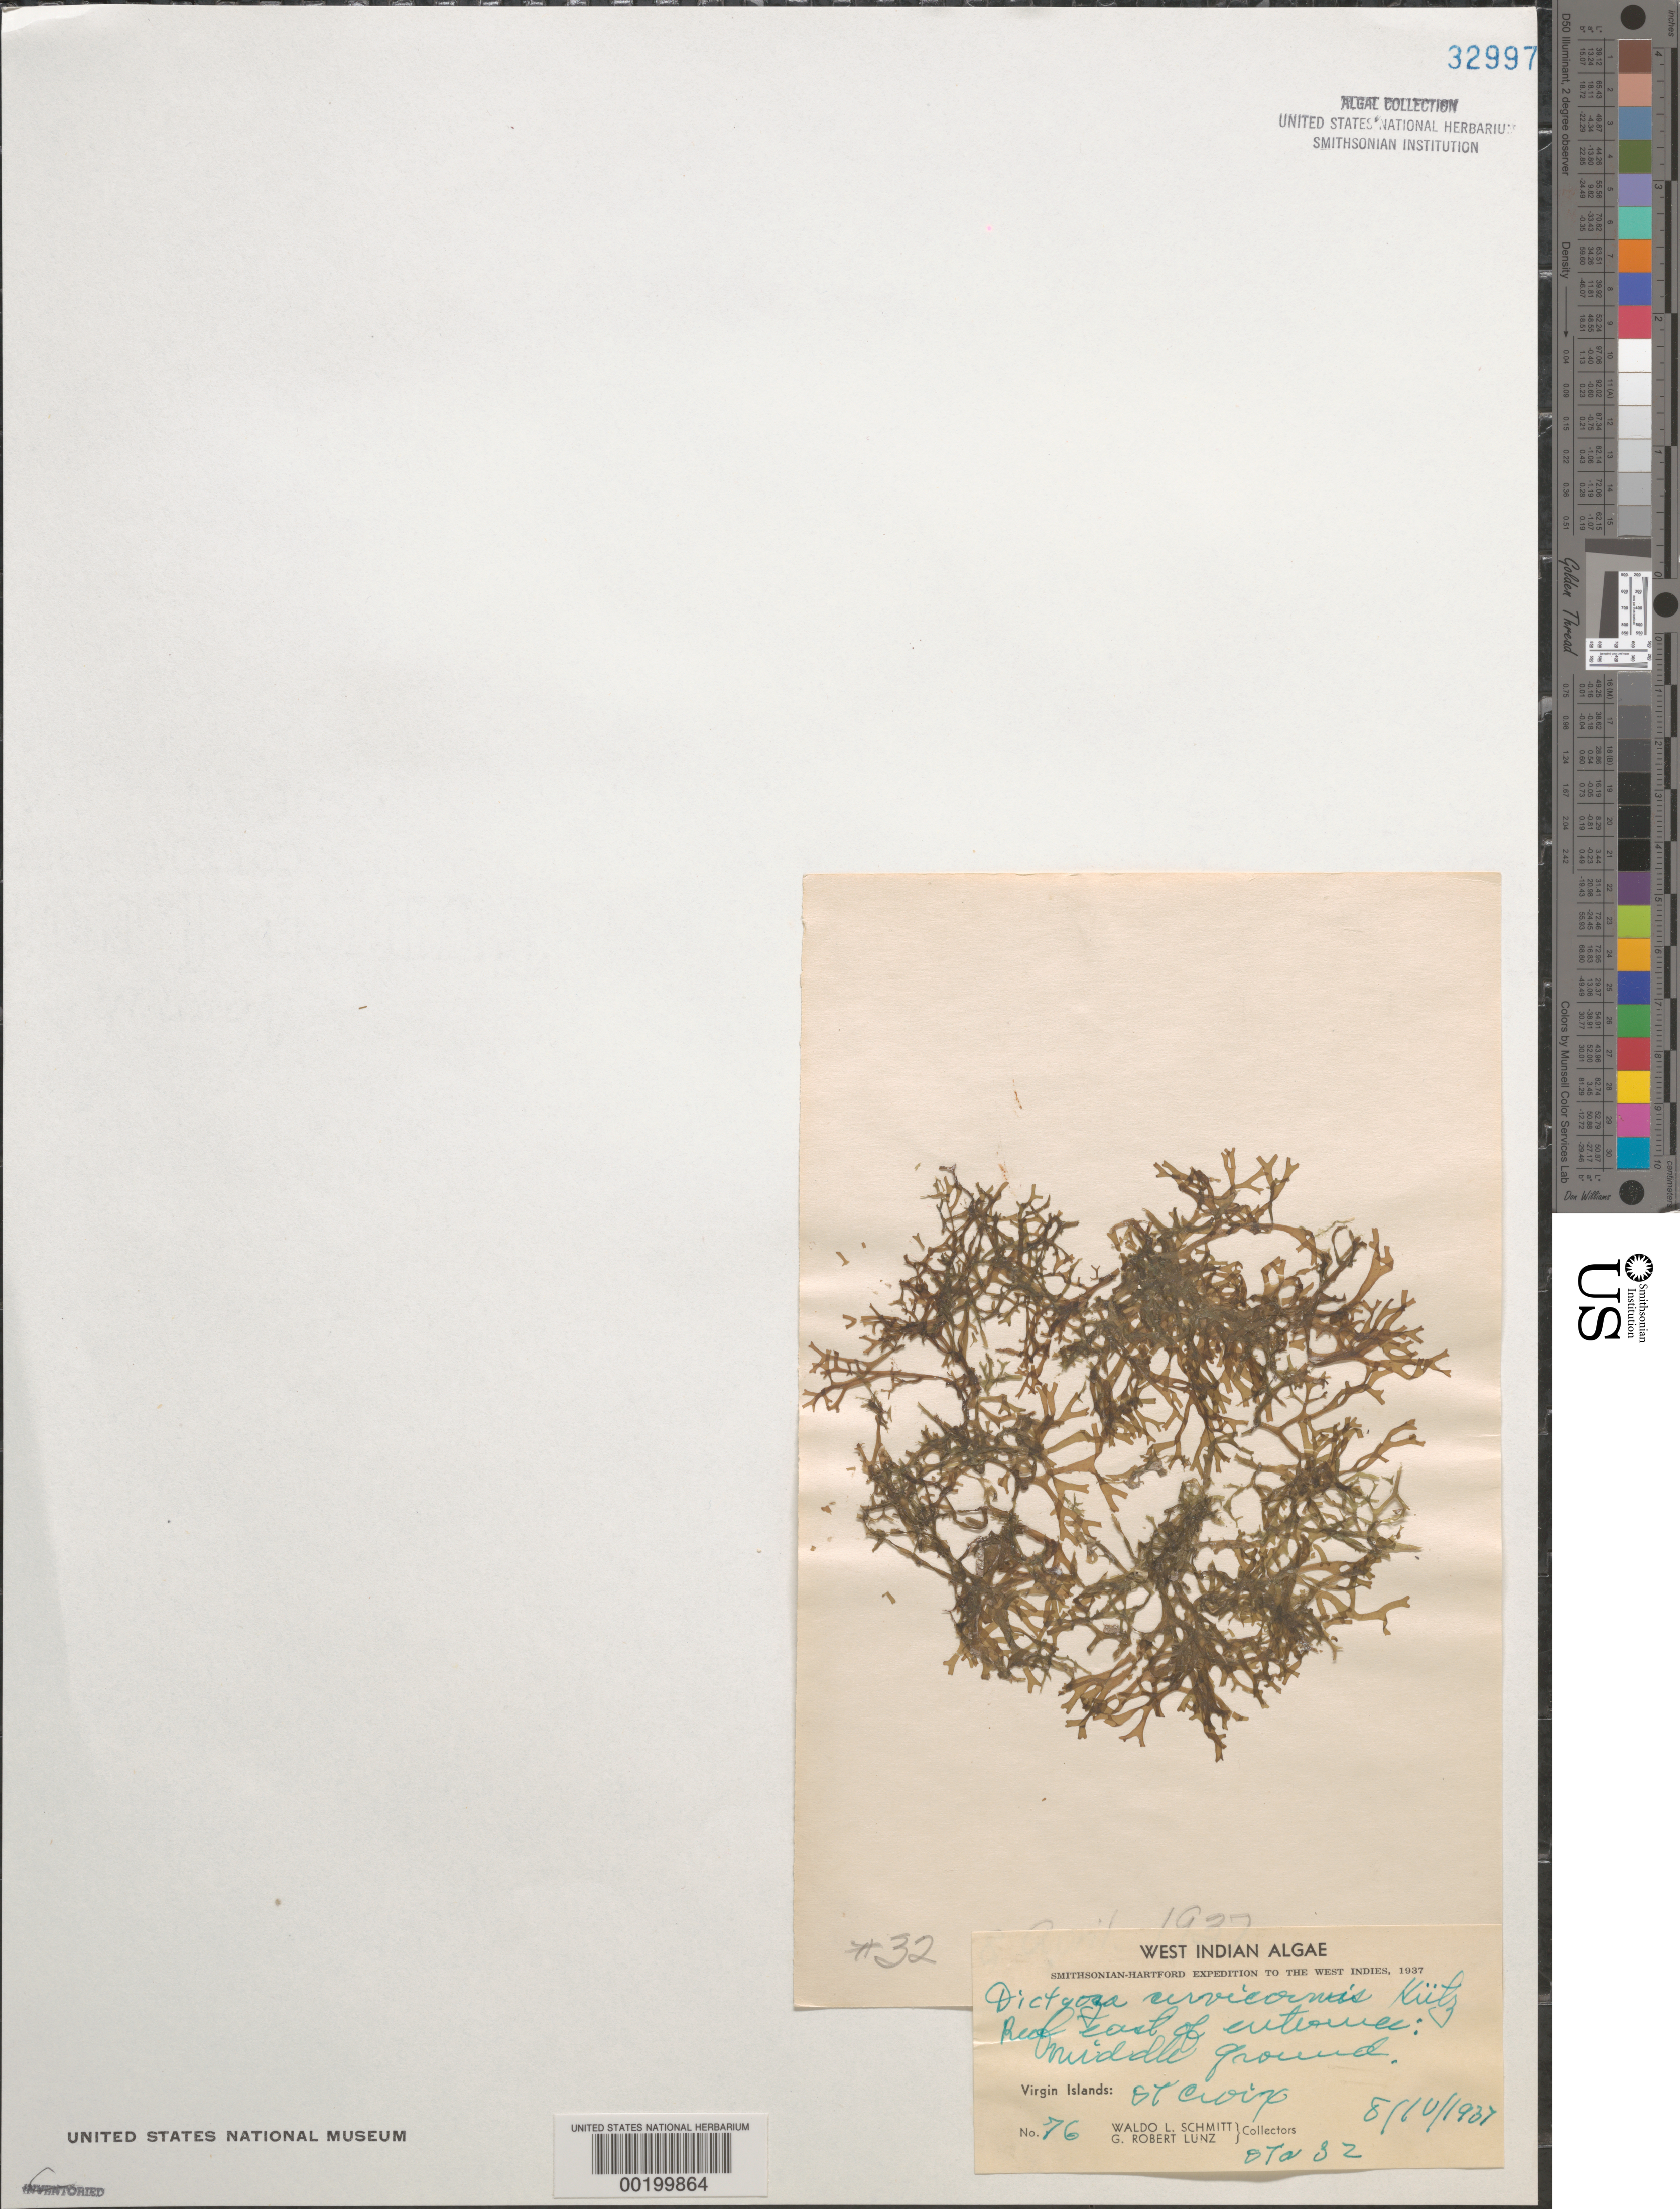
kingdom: Chromista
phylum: Ochrophyta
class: Phaeophyceae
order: Dictyotales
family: Dictyotaceae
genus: Dictyota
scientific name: Dictyota cervicornis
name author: Kütz.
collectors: W. L. Schmitt & G. Lunz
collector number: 76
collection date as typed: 08 Apr 1937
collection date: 1937-04-08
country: U.S. Virgin Islands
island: St. Croix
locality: Middle Ground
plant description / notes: Smithsonian-Hartford Expedition to the West Indies, 1937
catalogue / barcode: US 32997